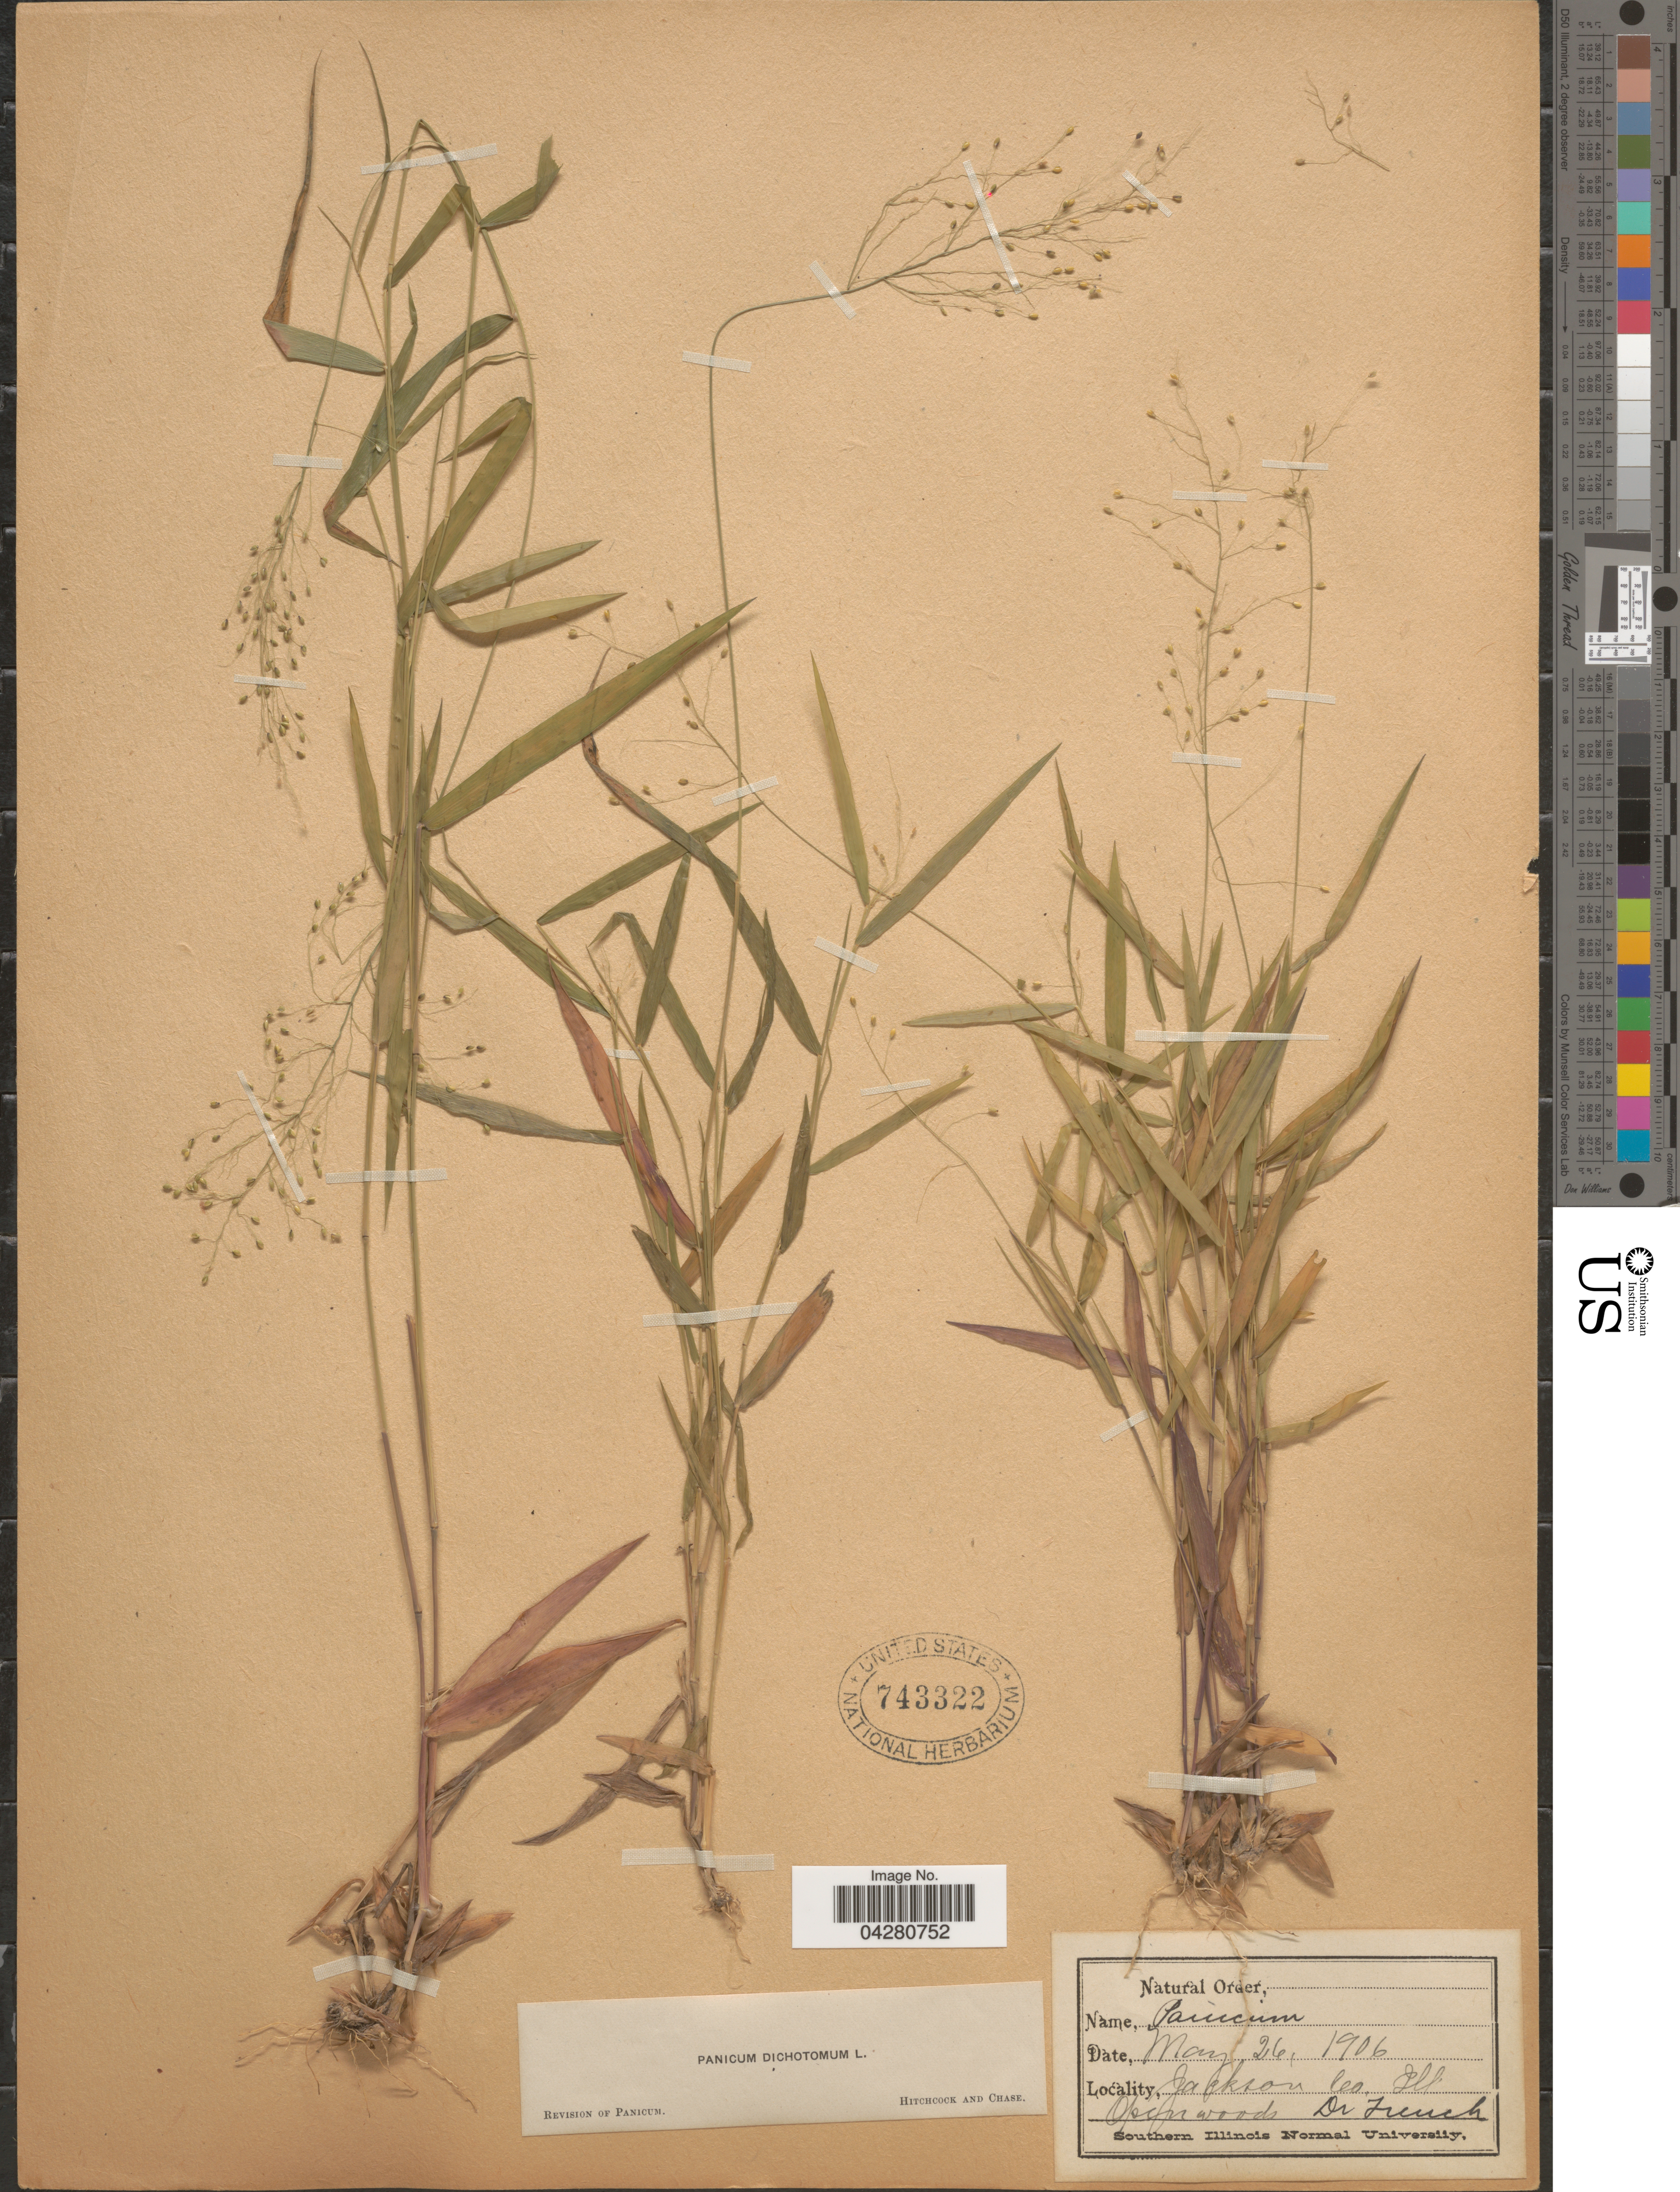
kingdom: Plantae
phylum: Tracheophyta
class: Liliopsida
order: Poales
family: Poaceae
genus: Dichanthelium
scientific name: Dichanthelium dichotomum var. dichotomum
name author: (L.) Gould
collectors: French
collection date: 1906-05-26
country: United States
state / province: Illinois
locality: Jackson Co.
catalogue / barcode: US 743322